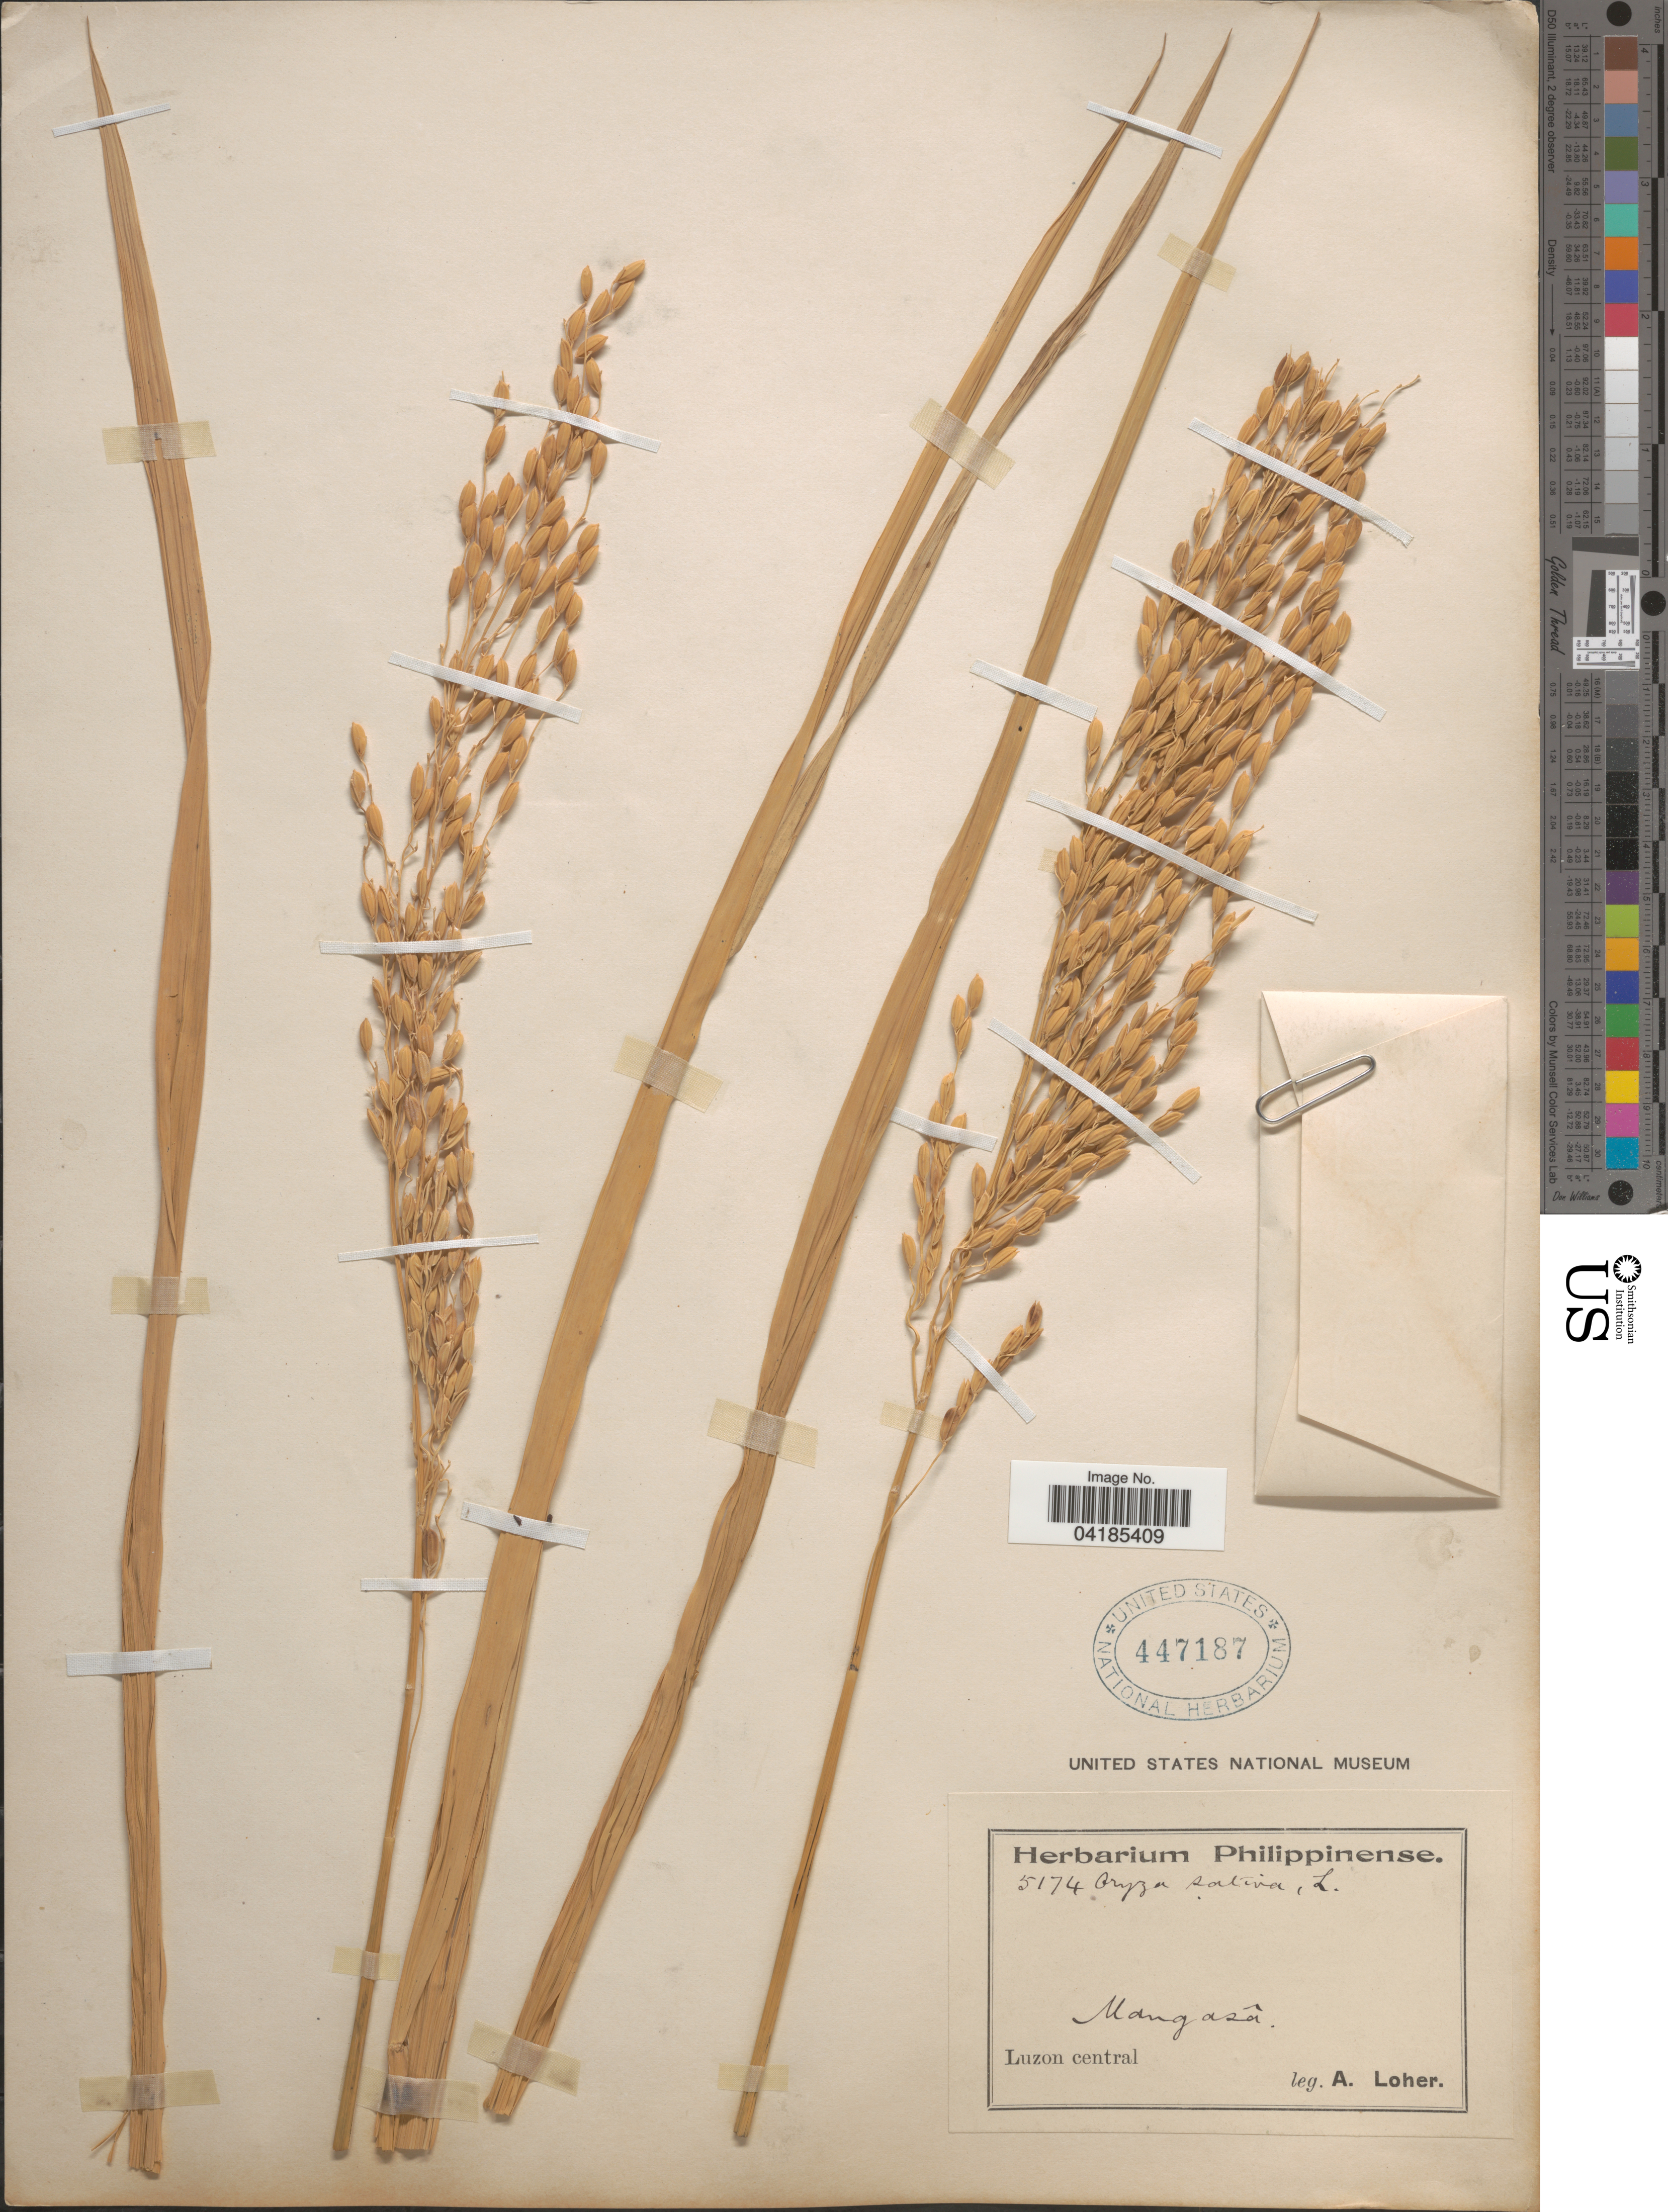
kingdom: Plantae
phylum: Tracheophyta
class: Liliopsida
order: Poales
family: Poaceae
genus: Oryza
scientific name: Oryza sativa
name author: L.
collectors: A. Loher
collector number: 5174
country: Philippines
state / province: Central Luzon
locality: Luzon central. Mangasâ.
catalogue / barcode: US 447187